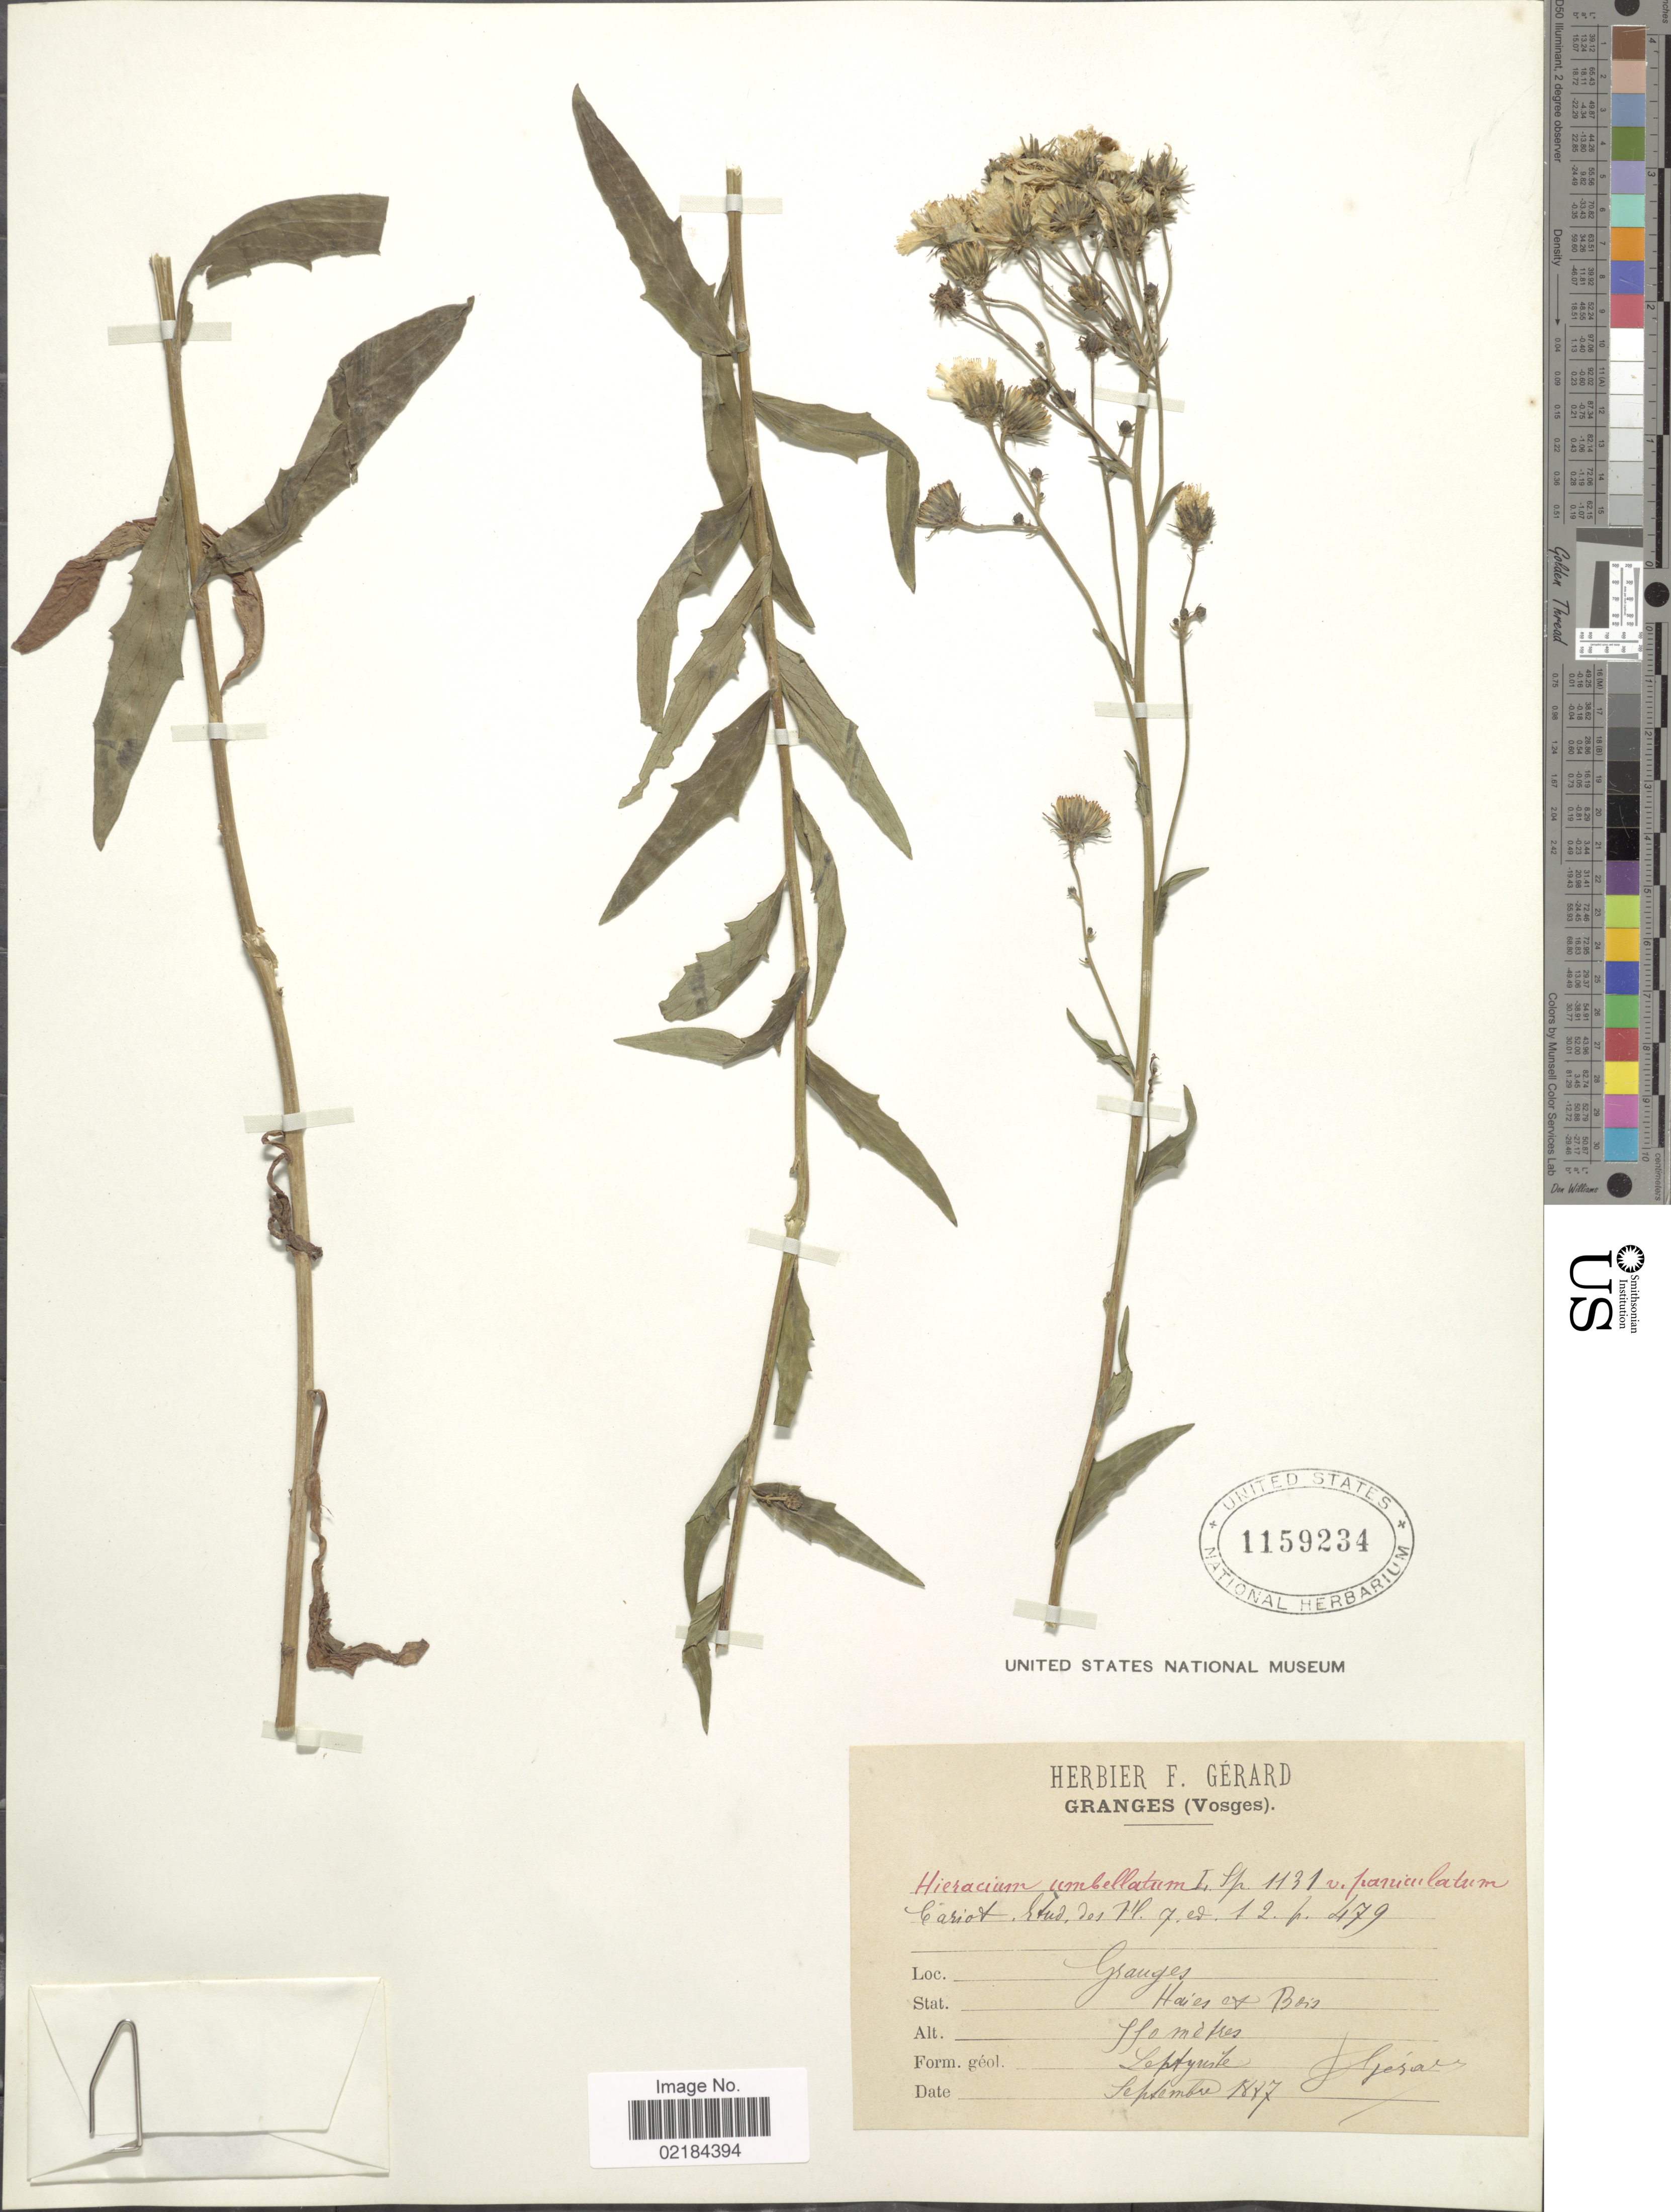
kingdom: Plantae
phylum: Tracheophyta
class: Magnoliopsida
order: Asterales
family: Asteraceae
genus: Hieracium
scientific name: Hieracium umbellatum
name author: L.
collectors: F. Gérard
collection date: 1887-09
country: France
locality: Granges (Vosges). Grauges. Haies et Bois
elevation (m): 770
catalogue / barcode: US 1159234